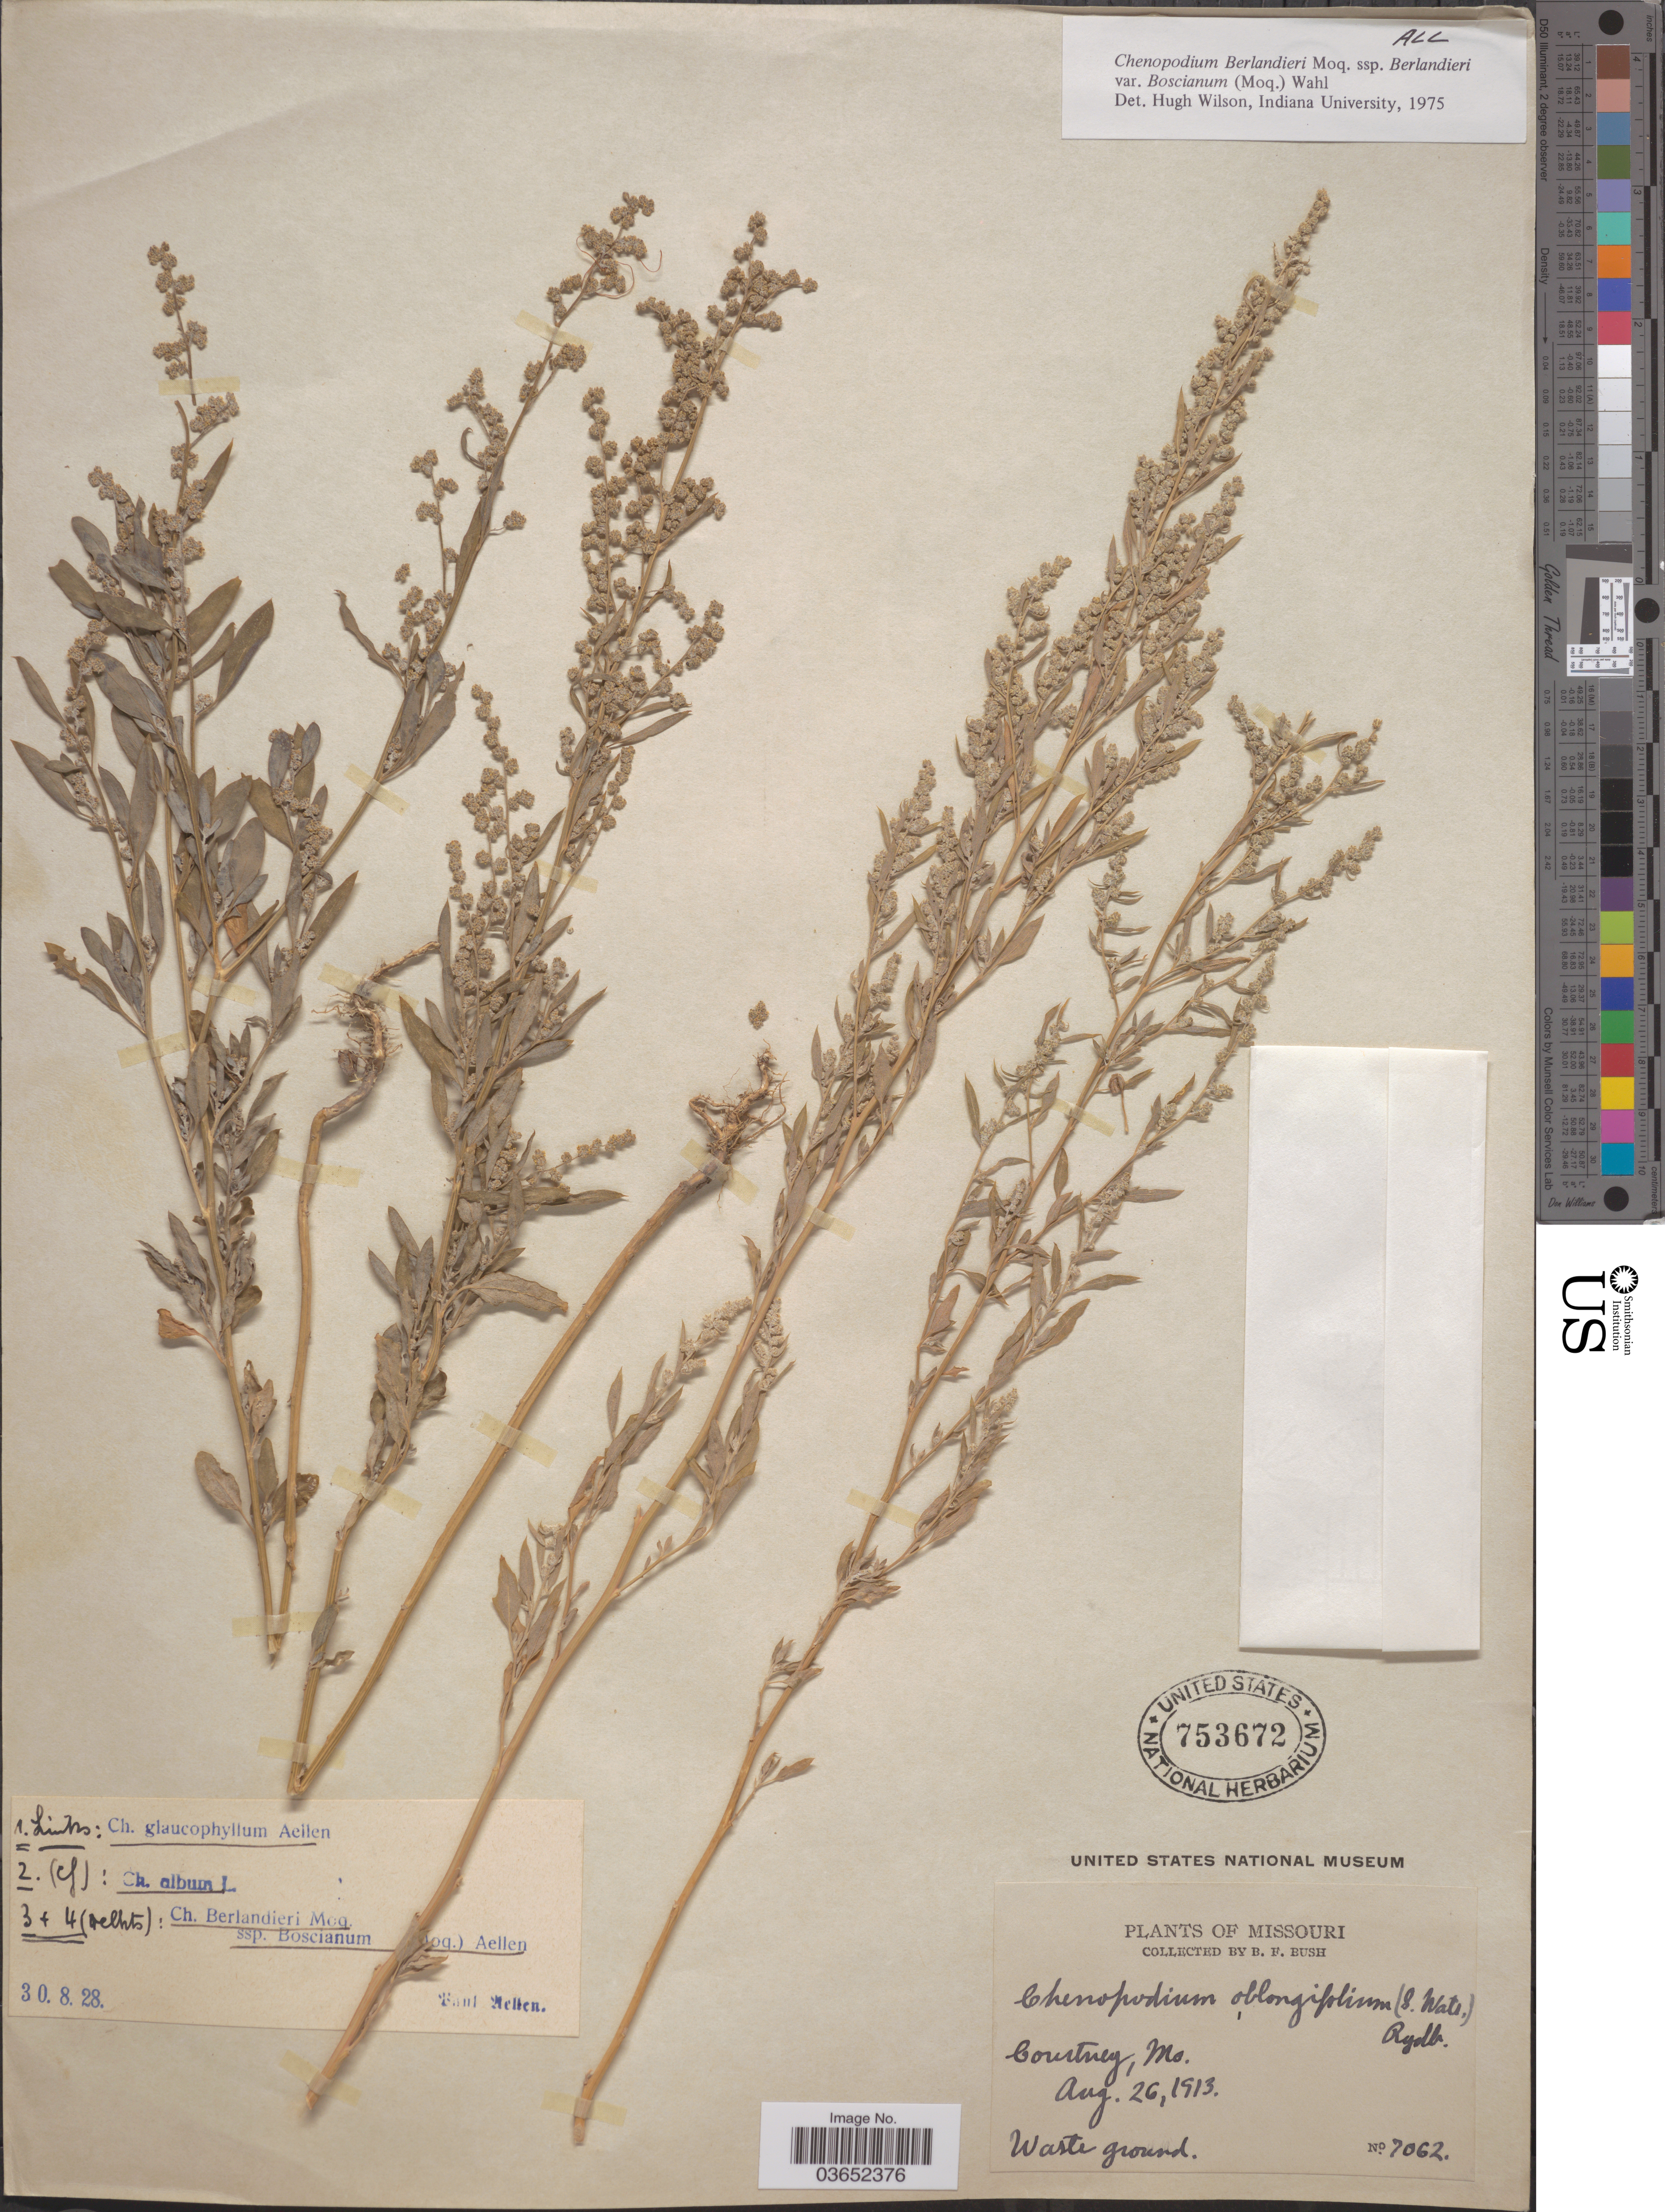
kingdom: Plantae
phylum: Tracheophyta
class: Magnoliopsida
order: Caryophyllales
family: Amaranthaceae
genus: Chenopodium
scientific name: Chenopodium berlandieri var. boscianum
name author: (Moq.) Wahl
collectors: B. F. Bush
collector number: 7062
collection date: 1913-08-26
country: United States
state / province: Mississippi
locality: Courtney.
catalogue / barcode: US 753672